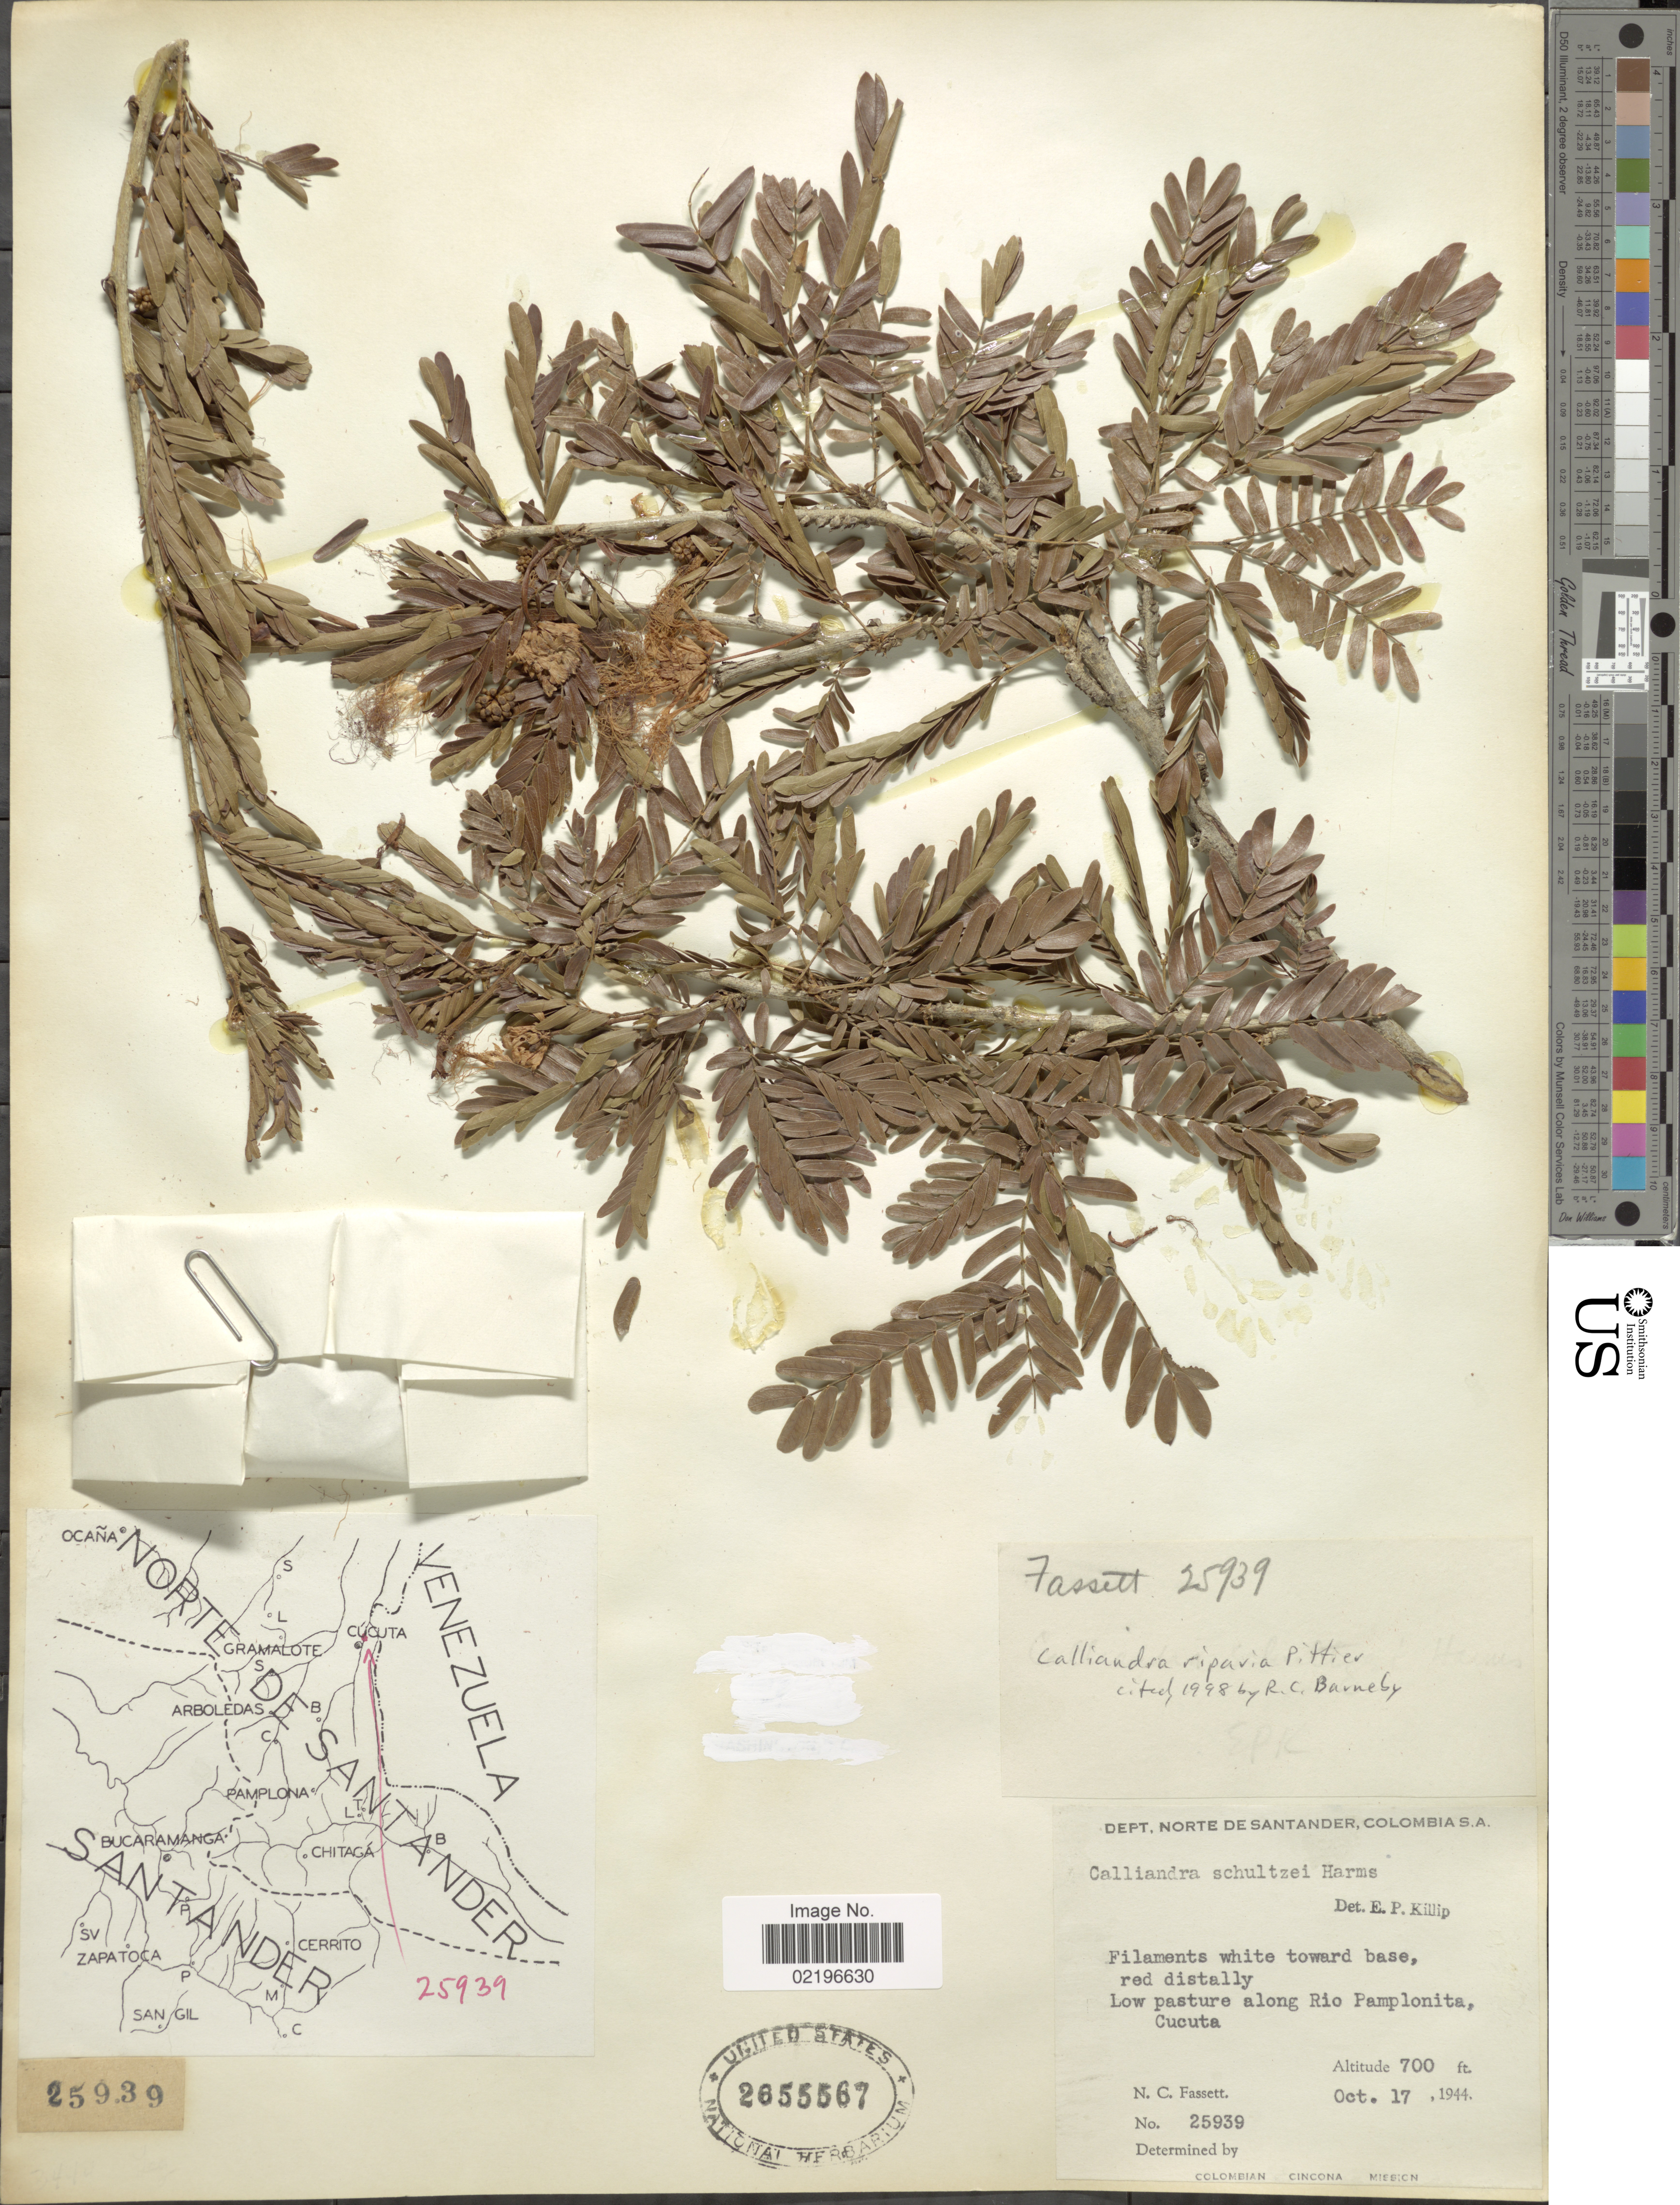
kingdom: Plantae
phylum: Tracheophyta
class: Magnoliopsida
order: Fabales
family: Fabaceae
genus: Calliandra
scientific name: Calliandra riparia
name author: Pittier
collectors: N. C. Fassett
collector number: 25939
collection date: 1944-10-17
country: Colombia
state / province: Norte de Santander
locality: Low pastures along Rio Pamplonita, Cucuta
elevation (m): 213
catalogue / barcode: US 2655567